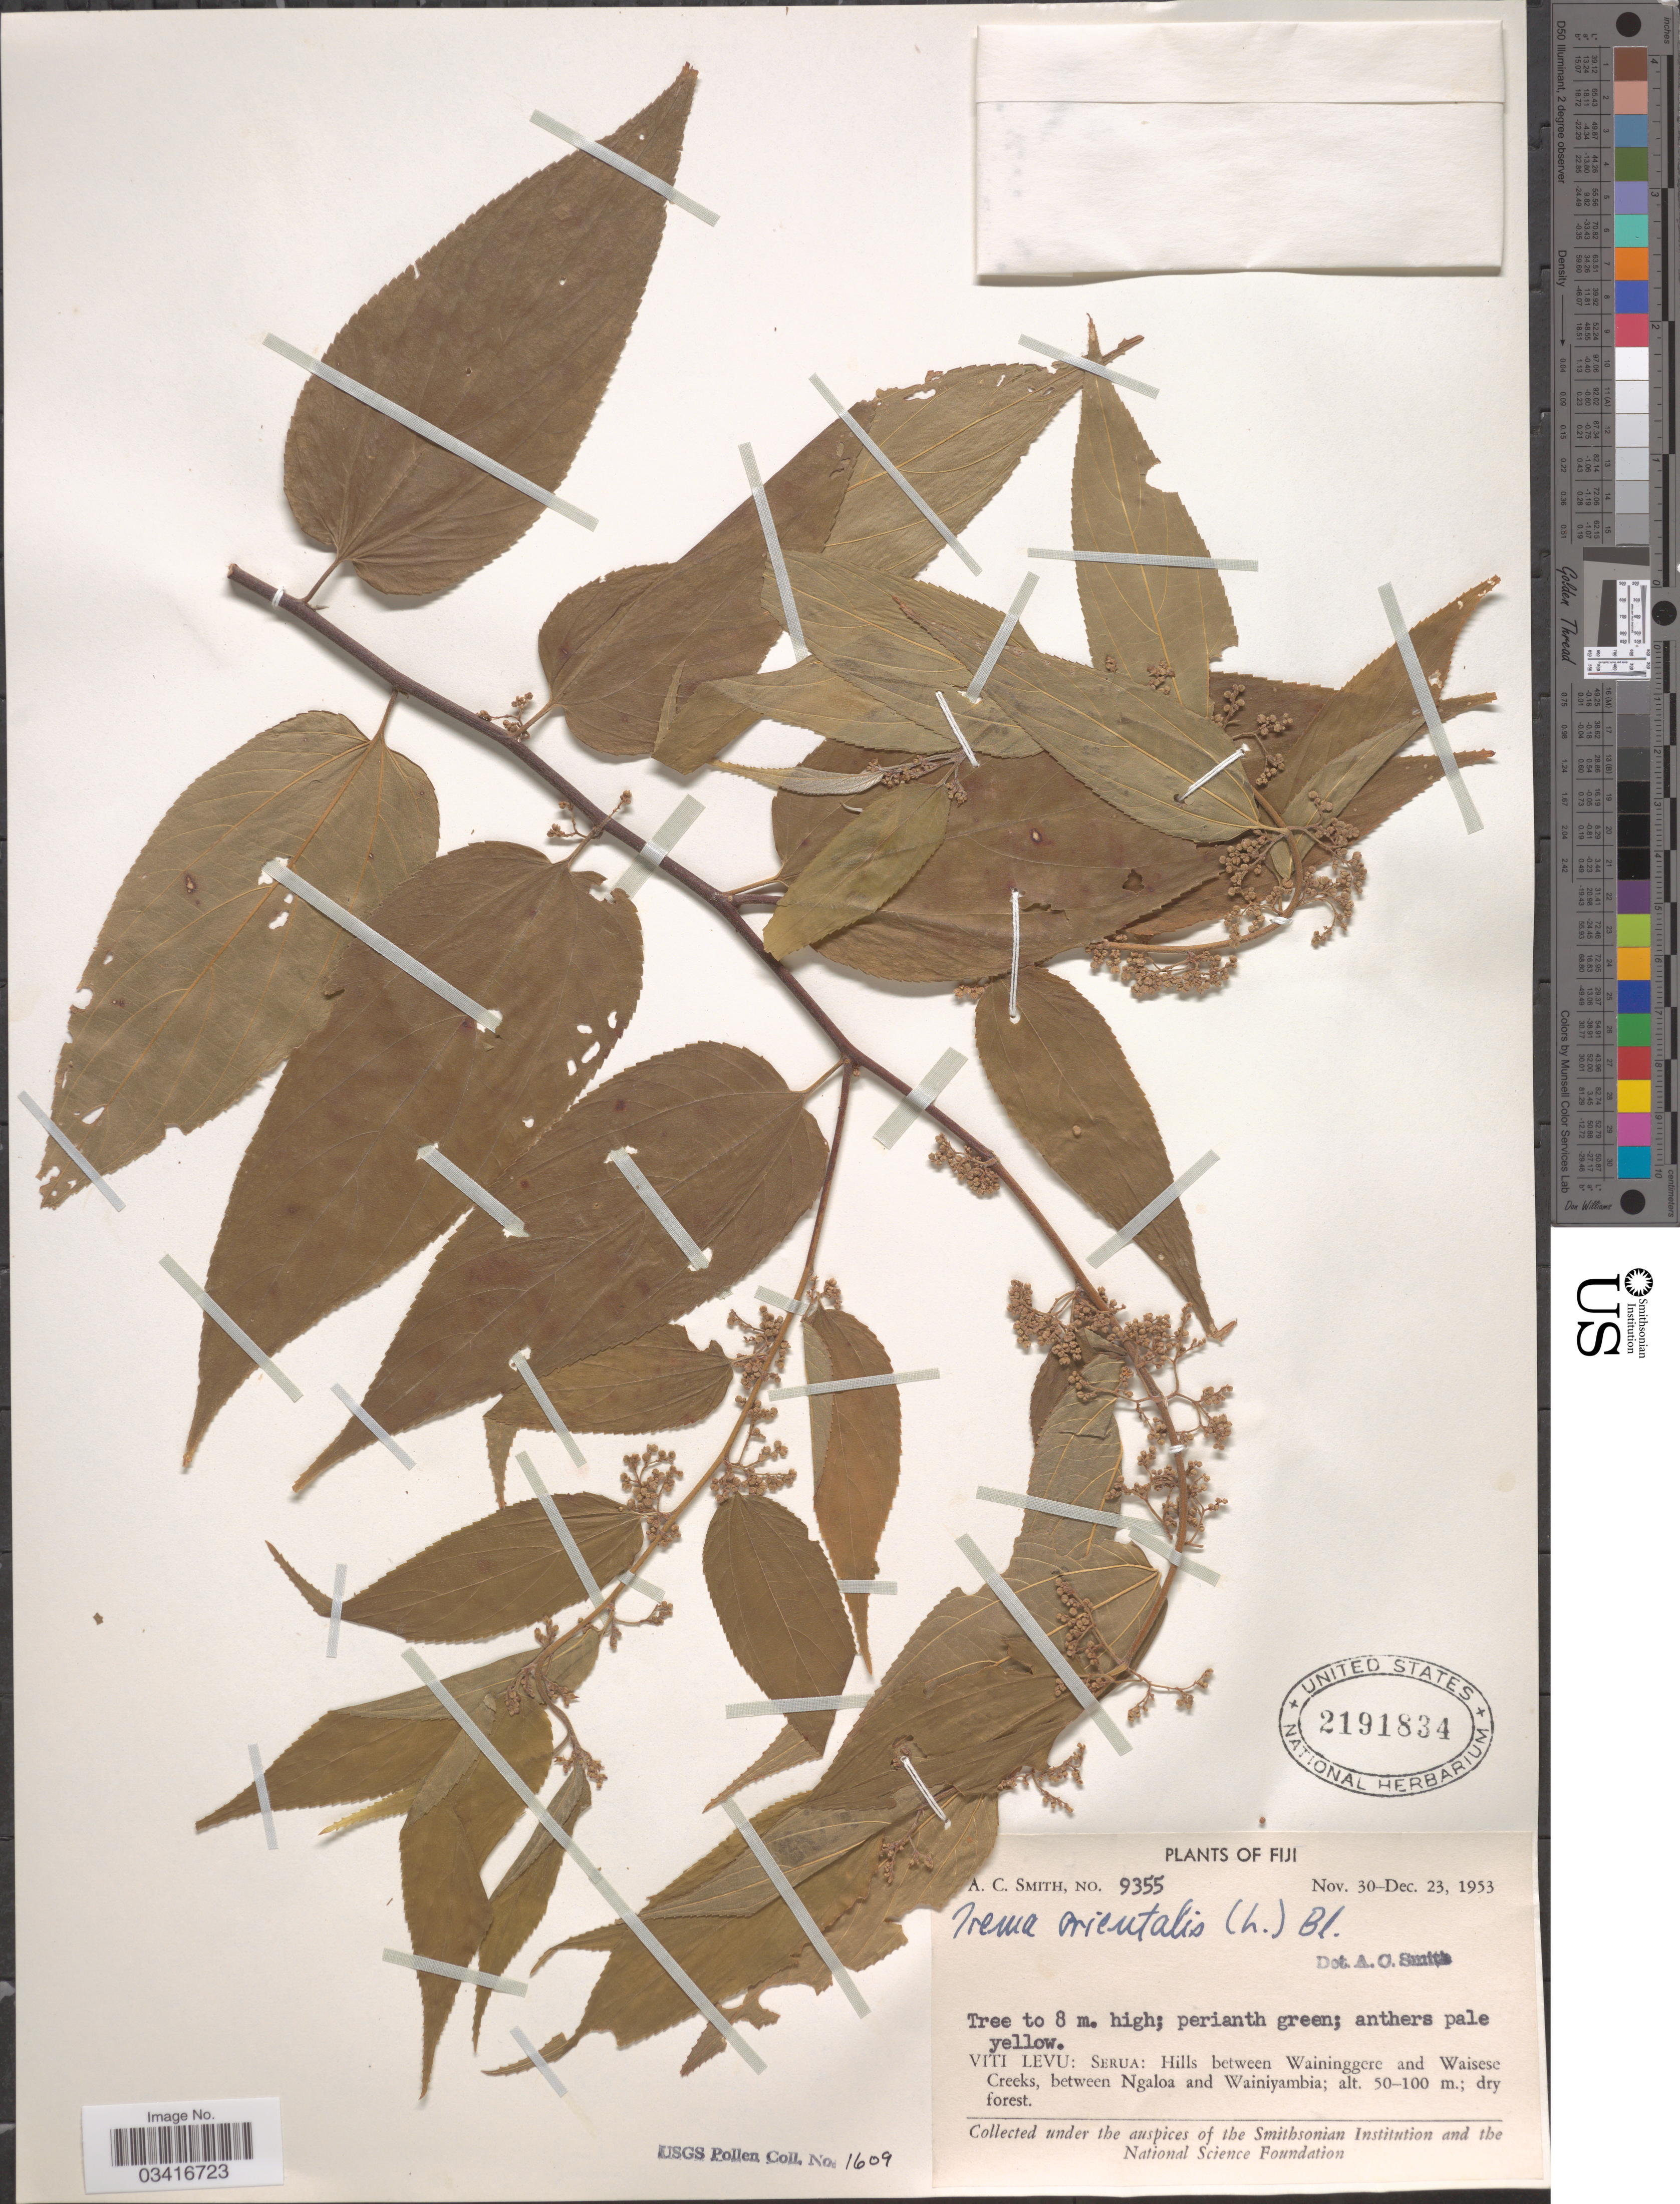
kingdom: Plantae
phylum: Tracheophyta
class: Magnoliopsida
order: Rosales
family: Cannabaceae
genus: Trema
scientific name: Trema orientale var. viridis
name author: (L.) Blume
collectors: A. C. Smith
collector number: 9355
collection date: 1953-11-30/1953-12-23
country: Fiji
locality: Viti Levu: Serua: Hills between Waninggere and Waisese Creeks, between Ngaloa and Wainiyambia.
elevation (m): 50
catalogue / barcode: US 2191834